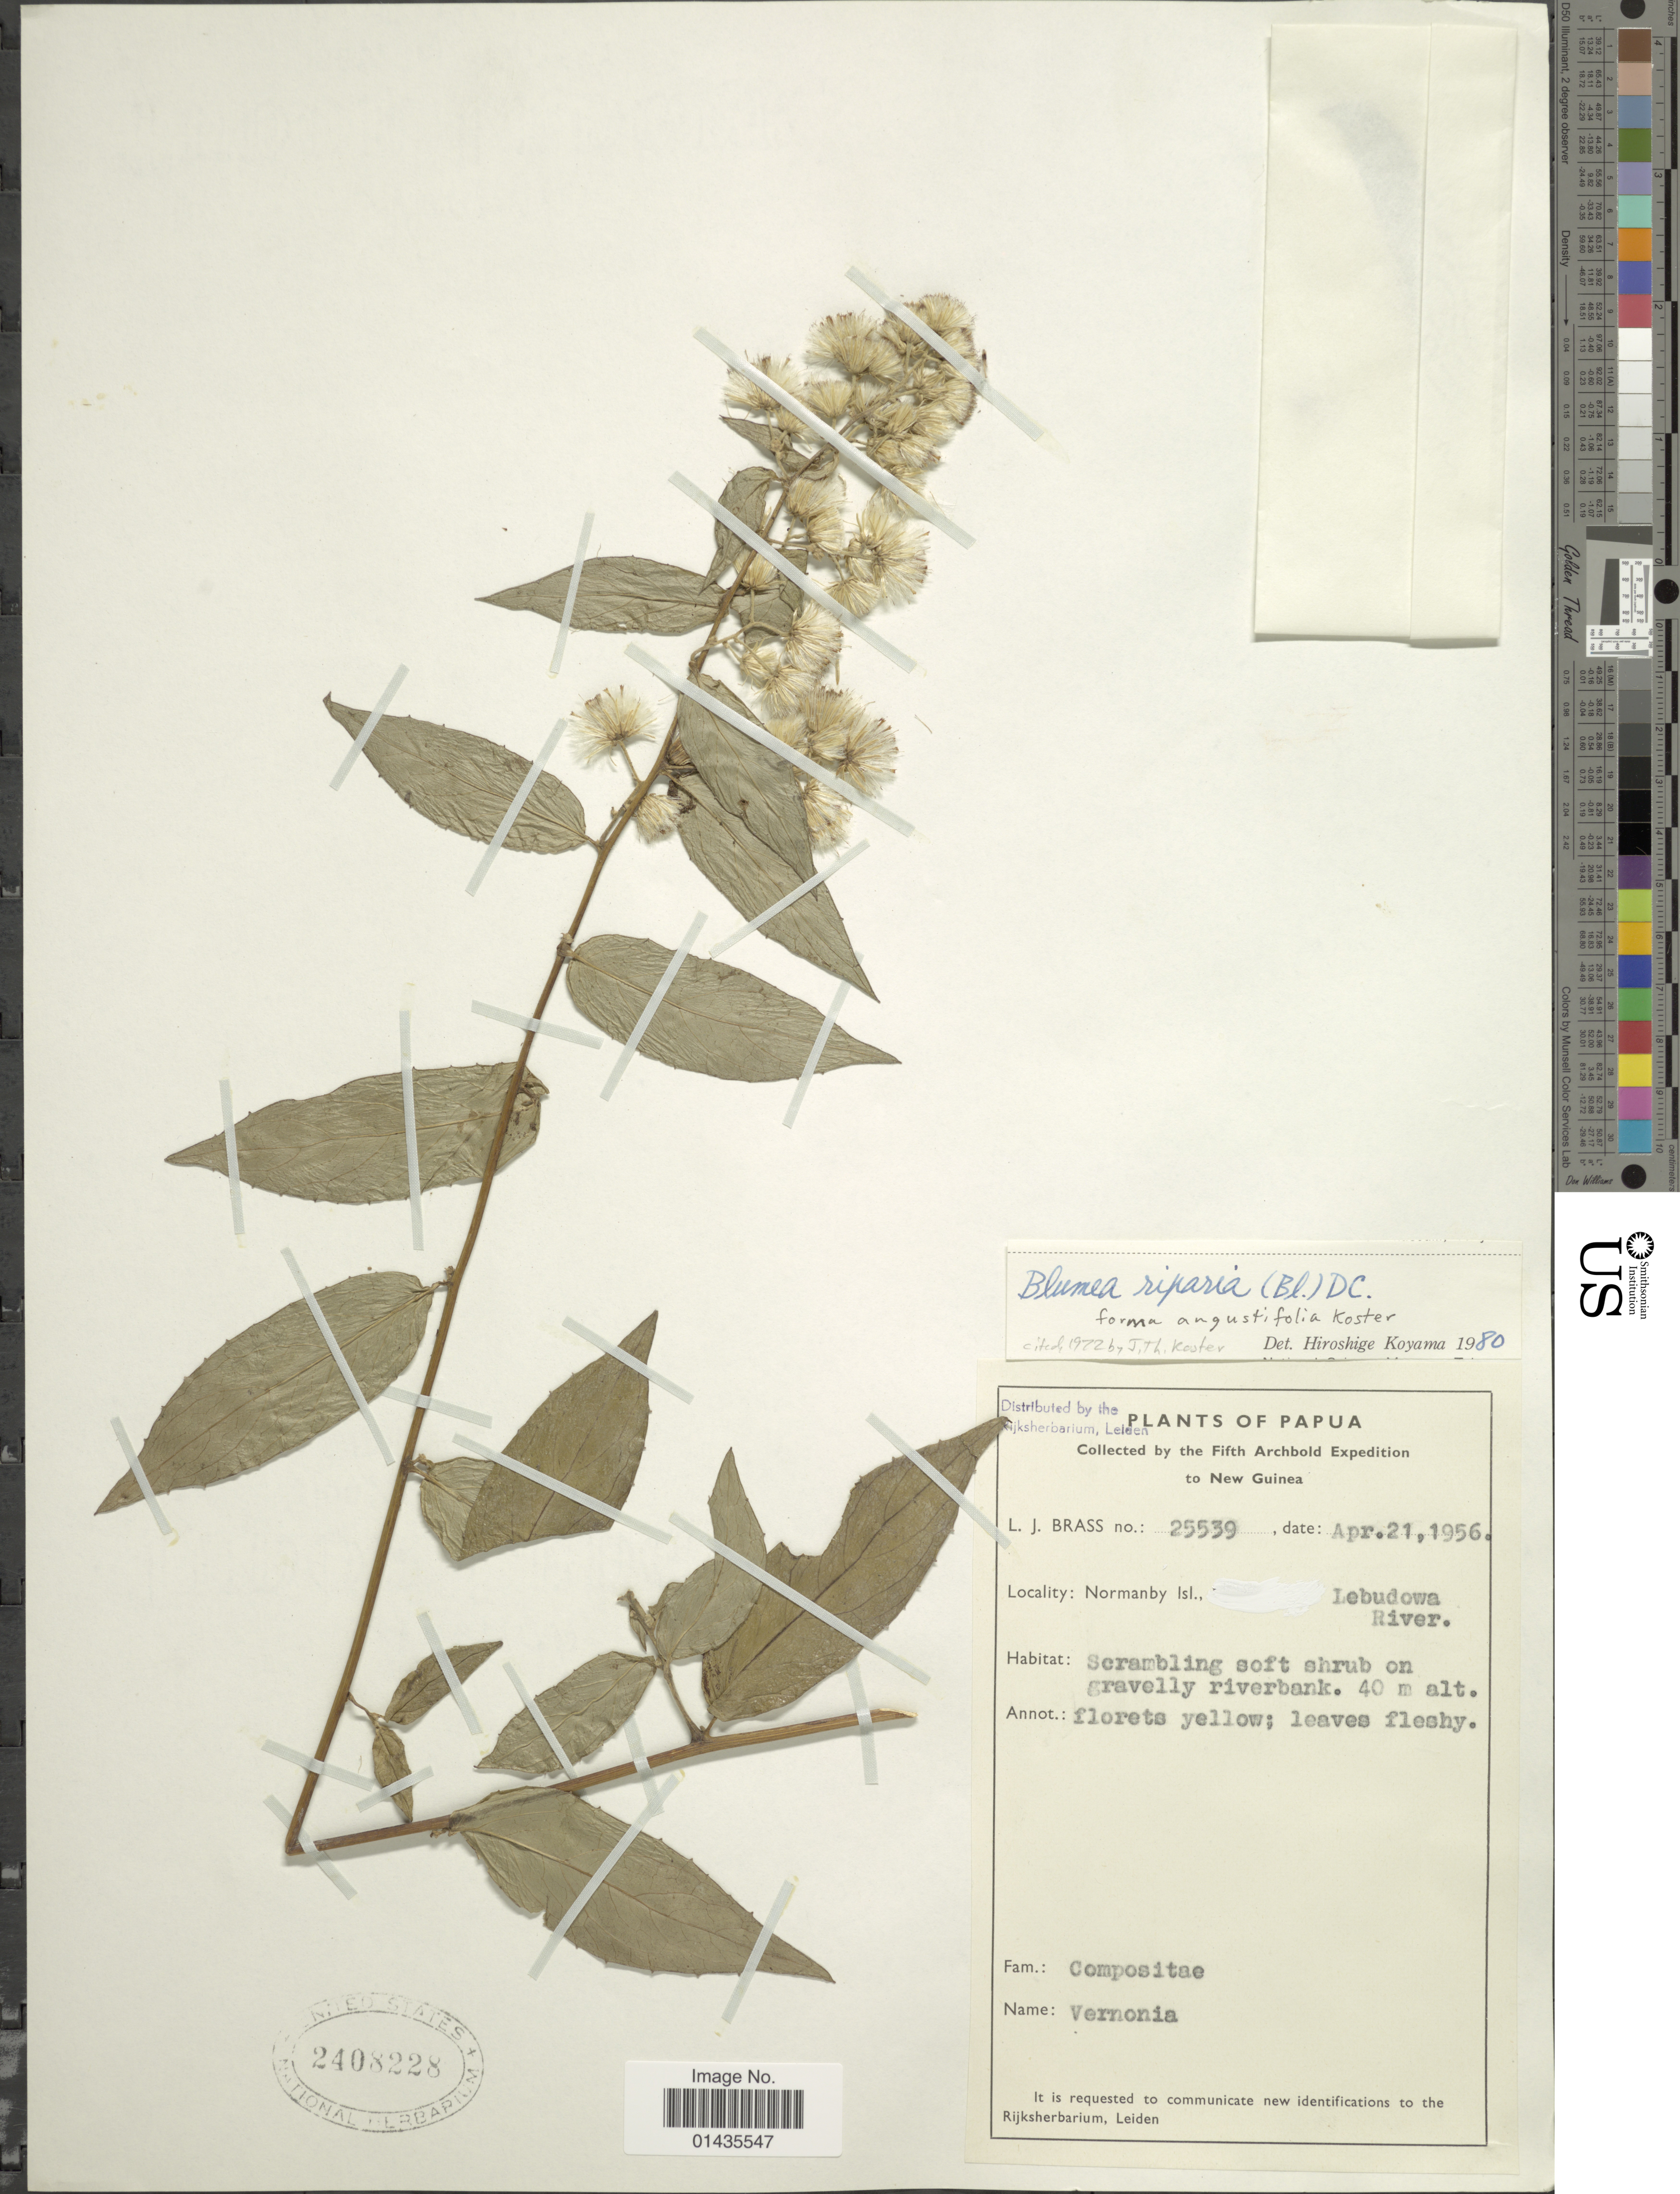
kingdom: Plantae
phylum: Tracheophyta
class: Magnoliopsida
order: Asterales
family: Asteraceae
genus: Blumea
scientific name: Blumea riparia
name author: (Blume) DC.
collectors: L. J. Brass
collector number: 25539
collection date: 1956-04-21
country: Papua New Guinea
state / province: Milne Bay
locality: Papua, New Guinea, Normanby Isl., Lebudowa River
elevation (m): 40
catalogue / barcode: US 2408228